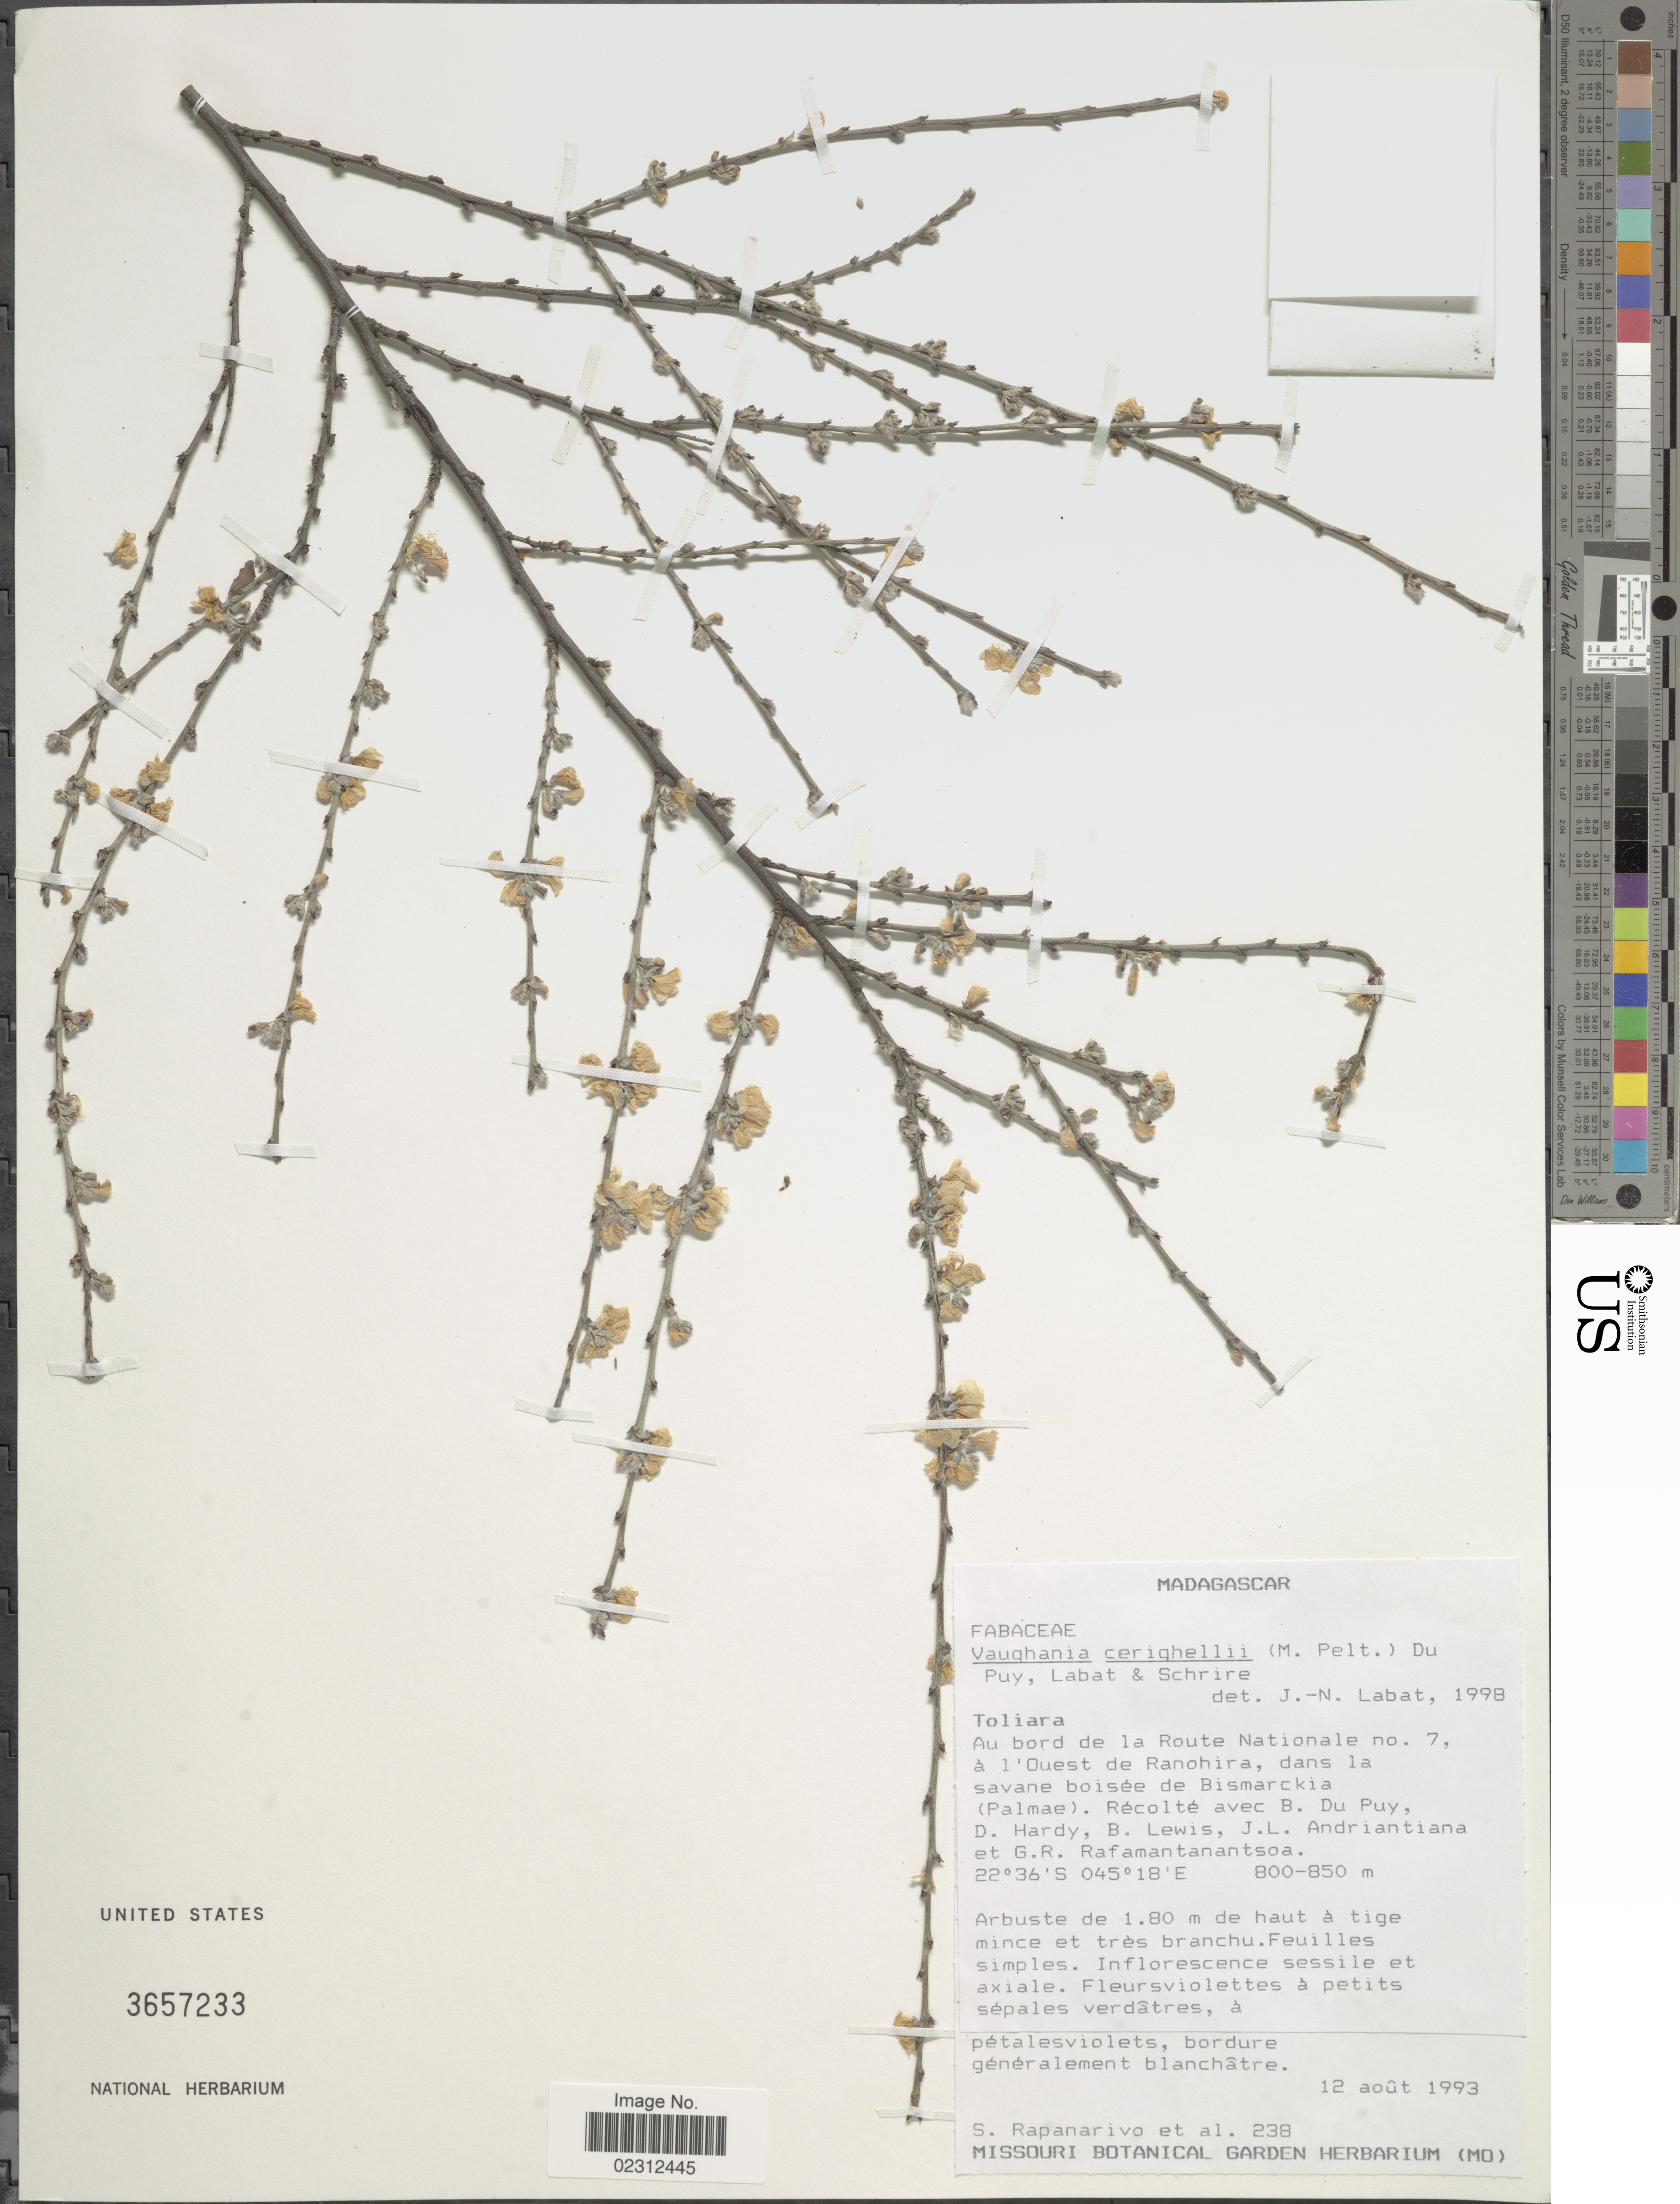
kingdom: Plantae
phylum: Tracheophyta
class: Magnoliopsida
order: Fabales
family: Fabaceae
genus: Indigofera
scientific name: Indigofera cerighellii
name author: M. Peltier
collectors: S. Rapanarivo & et al.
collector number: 238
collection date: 1993-08-12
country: Madagascar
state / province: Ihorombe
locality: Au bord de la Route Nationale no. 7, a l'Ouest de Ranohira, dans la savane boisee de Bismarckia (Palmae)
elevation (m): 800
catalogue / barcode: US 3657233